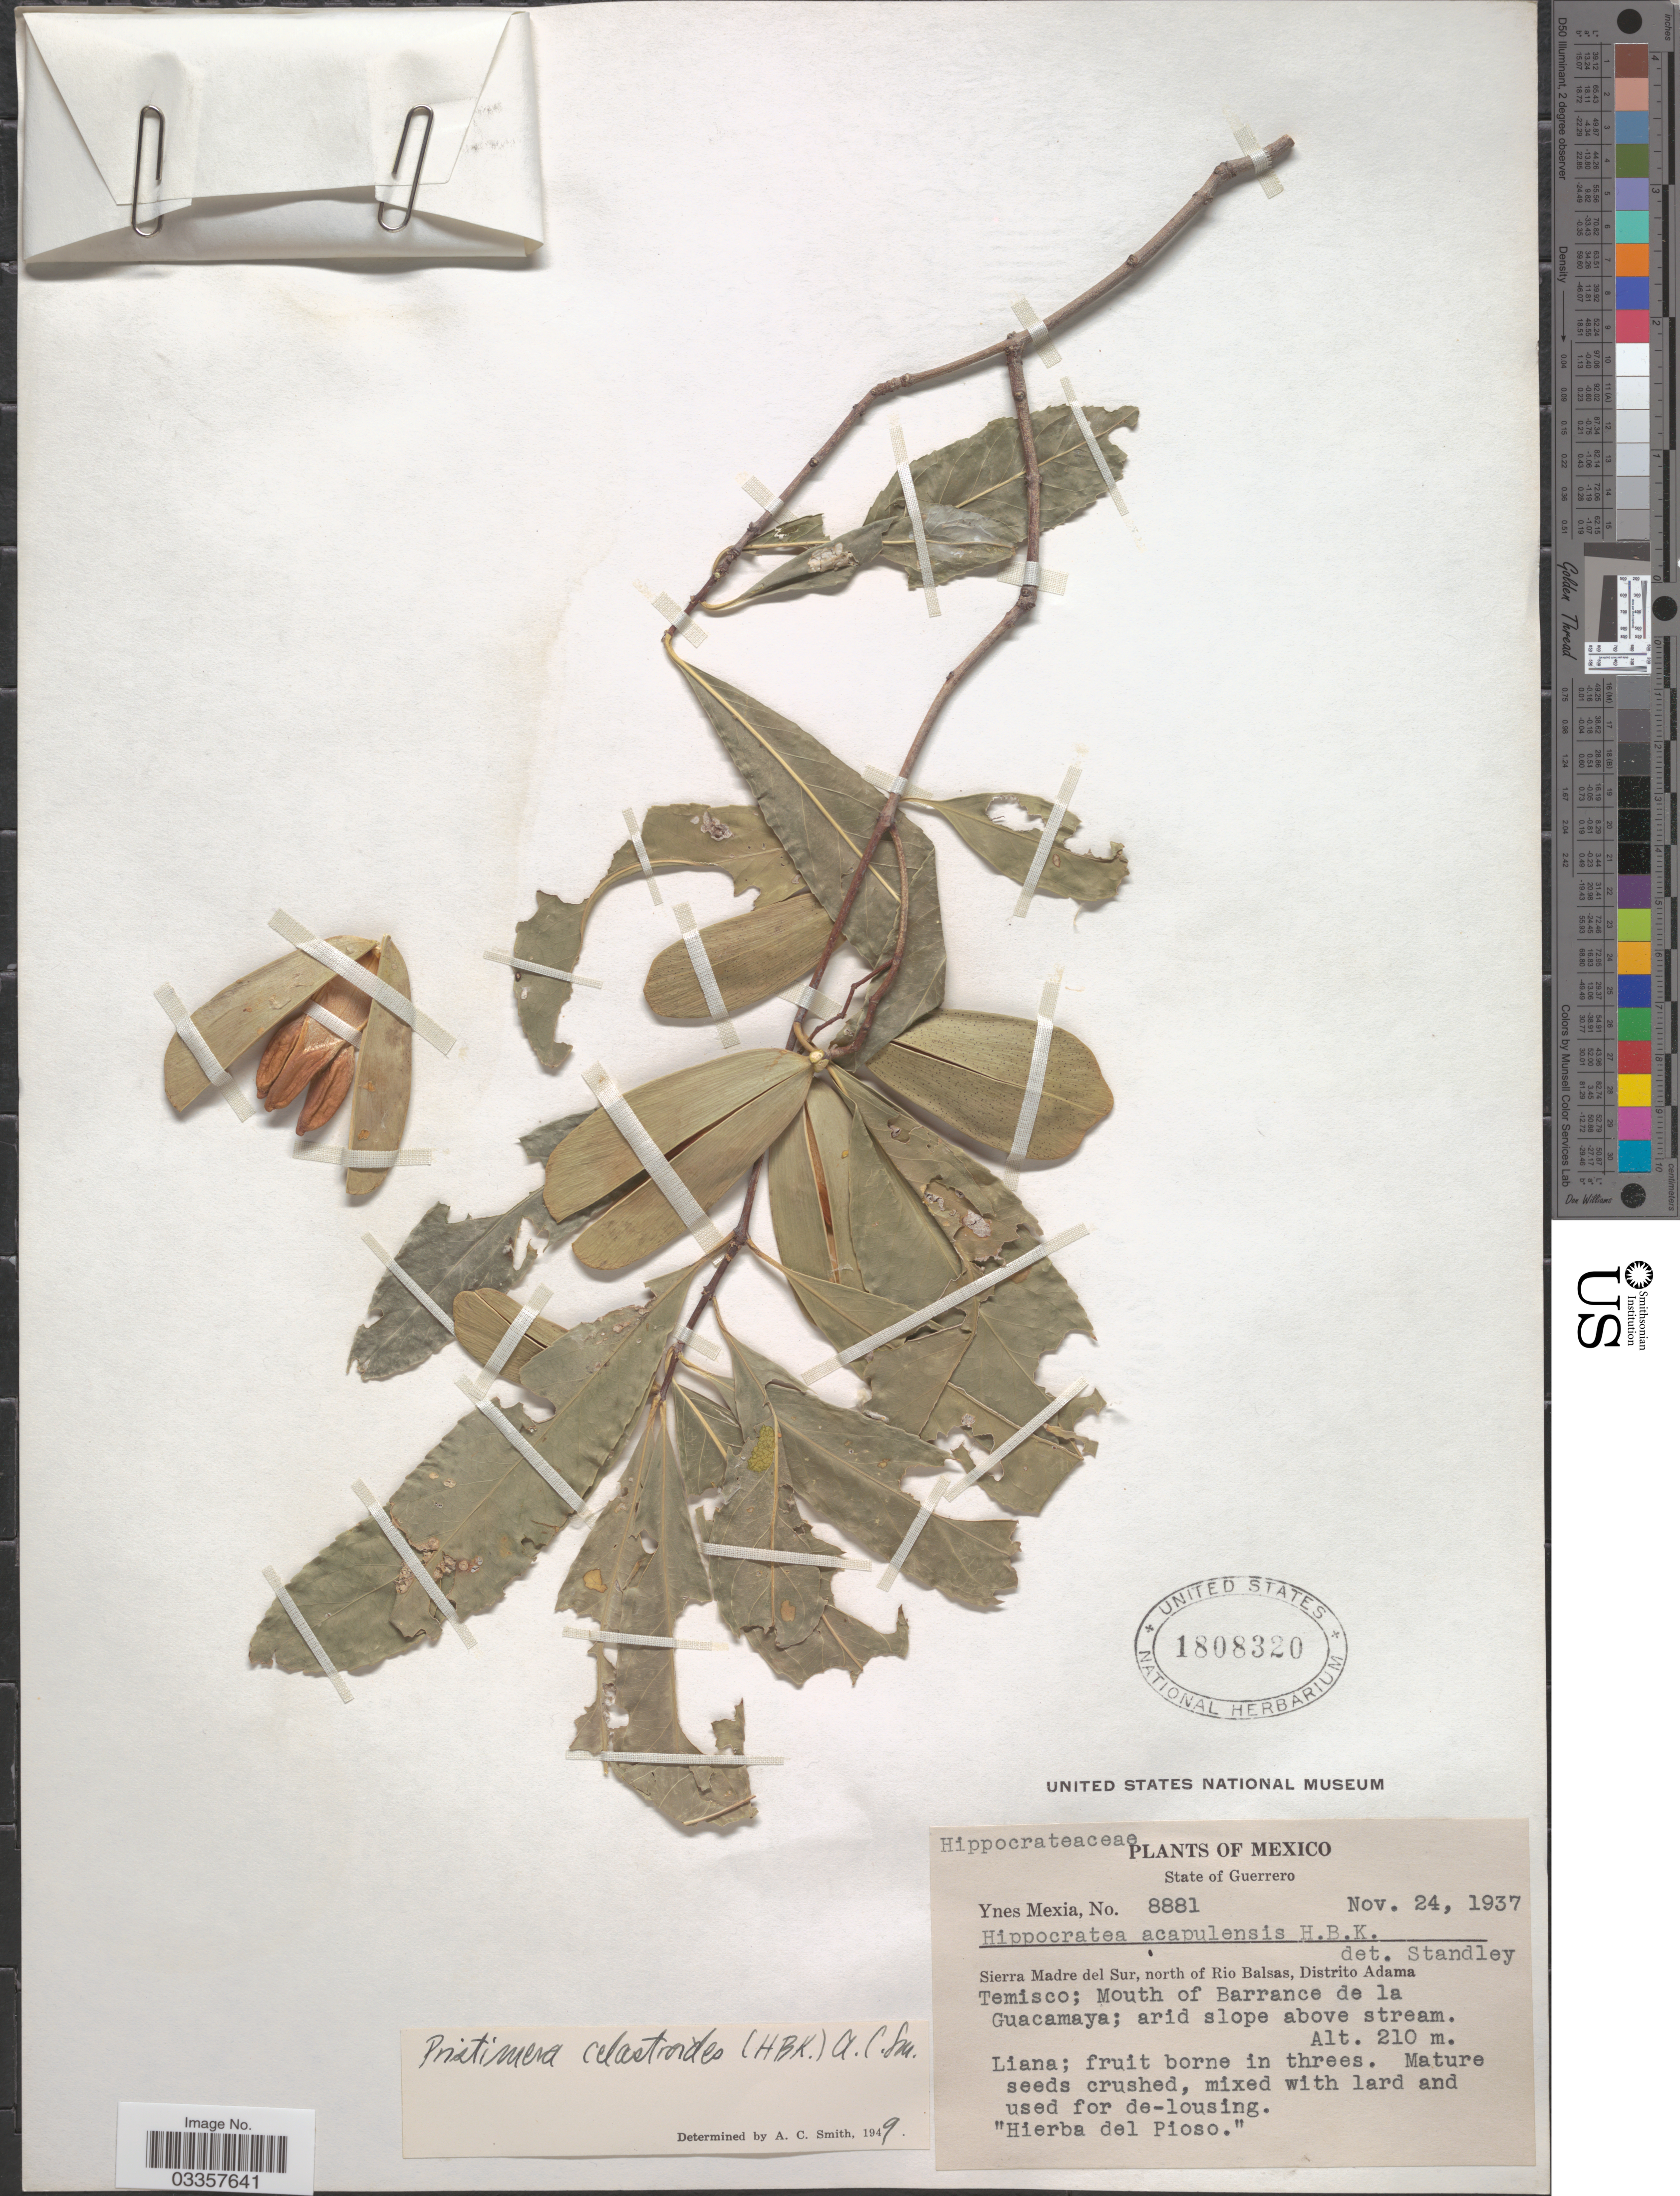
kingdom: Plantae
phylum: Tracheophyta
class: Magnoliopsida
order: Celastrales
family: Celastraceae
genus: Pristimera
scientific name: Pristimera celastroides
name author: (Kunth) A.C. Sm.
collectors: Y. Mexia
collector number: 8881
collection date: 1937-11-24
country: Mexico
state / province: Guerrero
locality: Sierra Madre del Sur, north of Rio Balsas, Distrito Adama. Temisco; Mouth of Barrance de la Guacamaya.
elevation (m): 210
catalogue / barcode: US 1808320